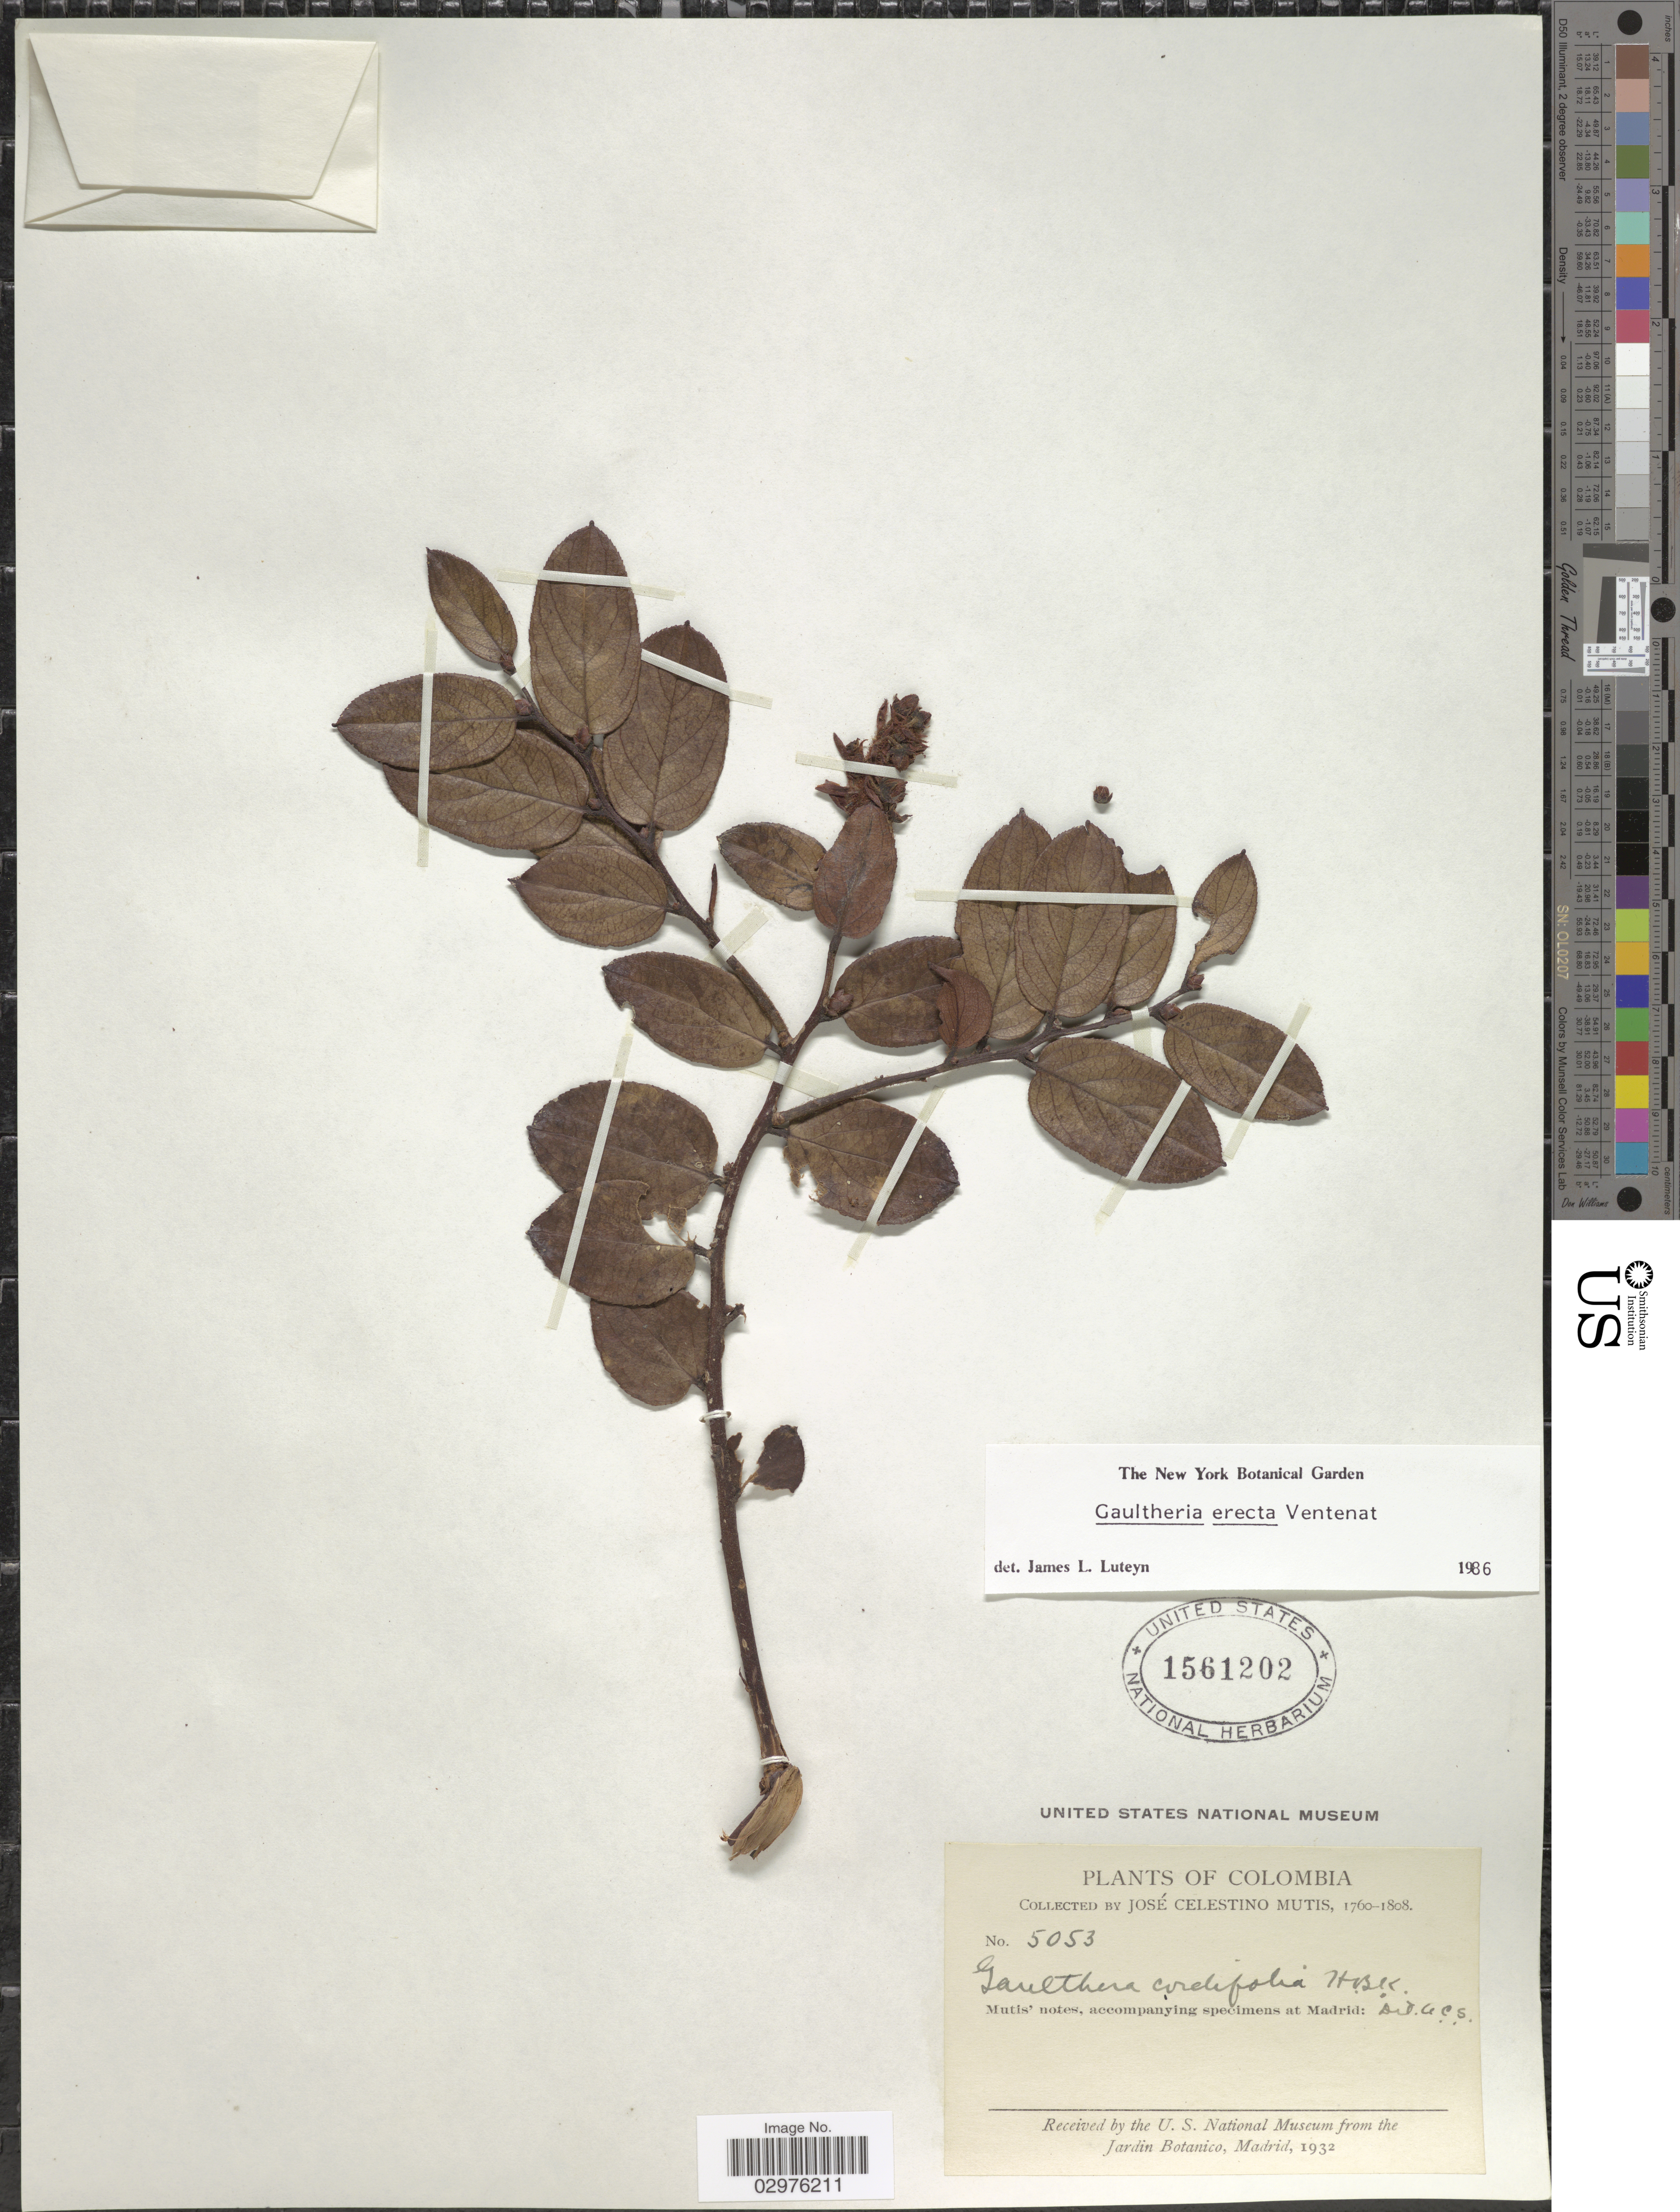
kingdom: Plantae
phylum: Tracheophyta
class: Magnoliopsida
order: Ericales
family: Ericaceae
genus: Gaultheria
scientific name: Gaultheria erecta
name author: Vent.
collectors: J. C. B. Mutis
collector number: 5053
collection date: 1760/1808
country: Colombia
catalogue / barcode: US 1561202